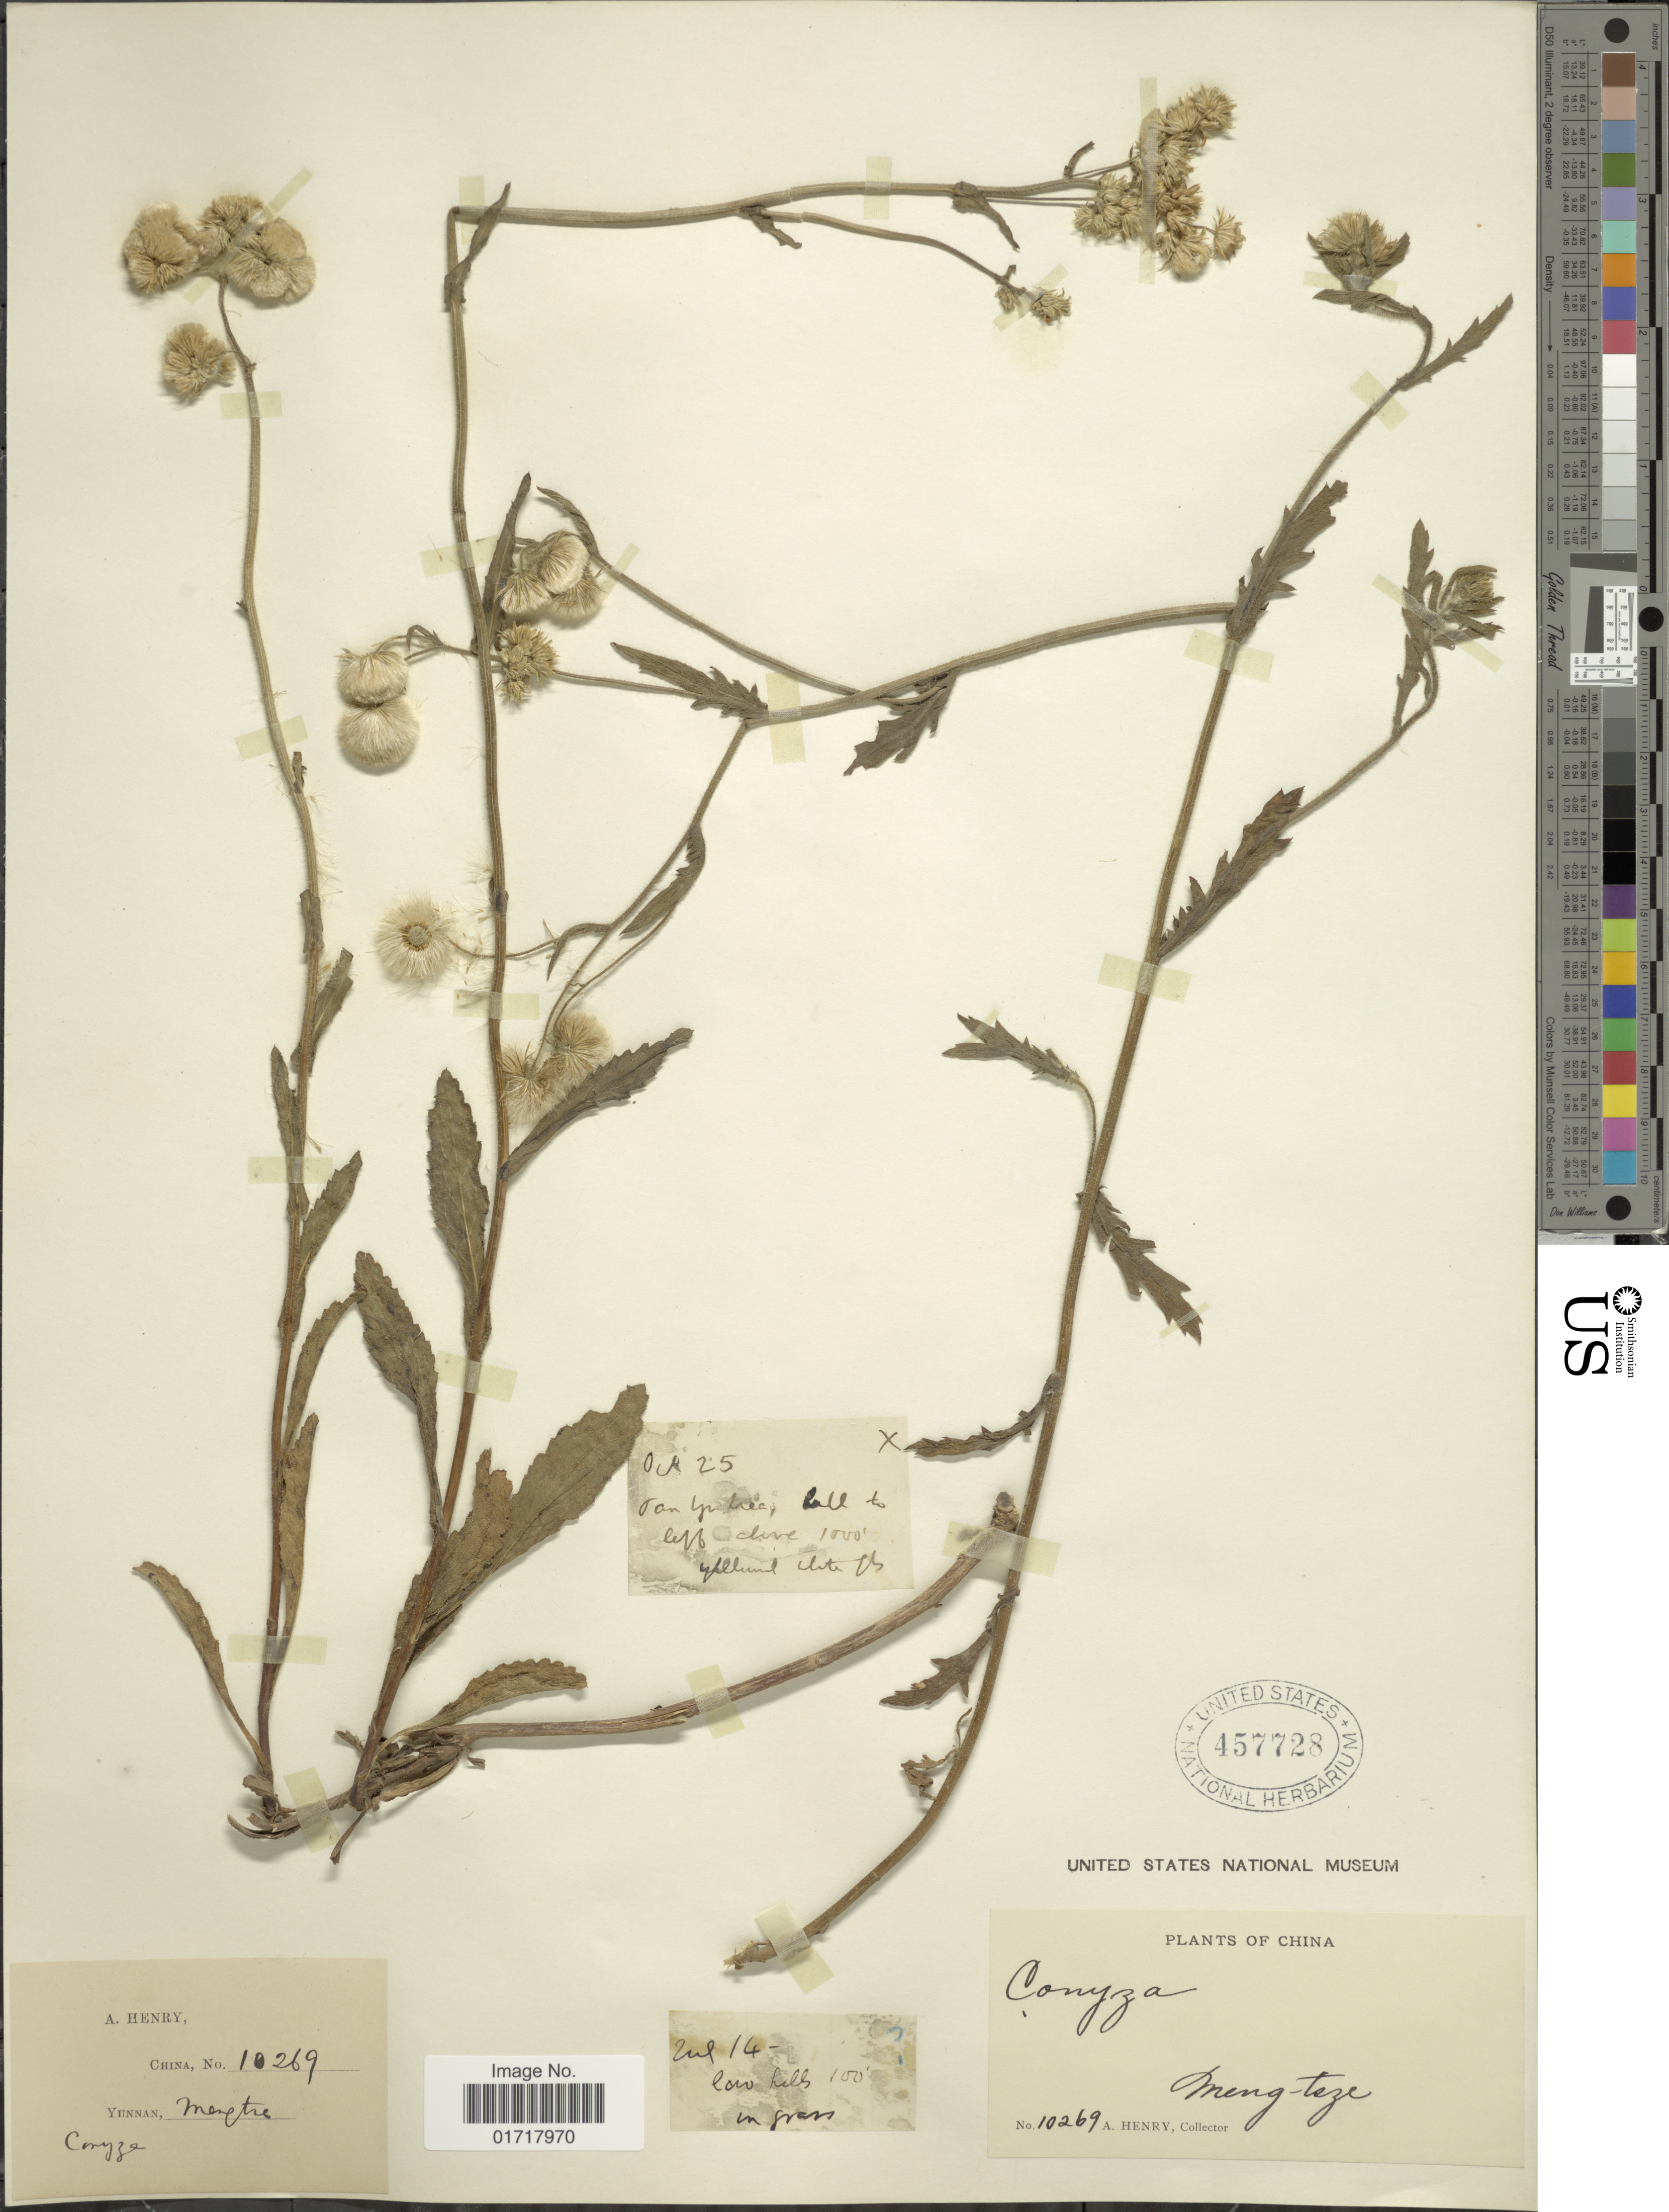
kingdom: Plantae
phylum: Tracheophyta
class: Magnoliopsida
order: Asterales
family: Asteraceae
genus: Conyza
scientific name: Conyza sp.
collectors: A. Henry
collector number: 10269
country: China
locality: Meng-tsze.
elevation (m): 30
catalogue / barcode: US 457728